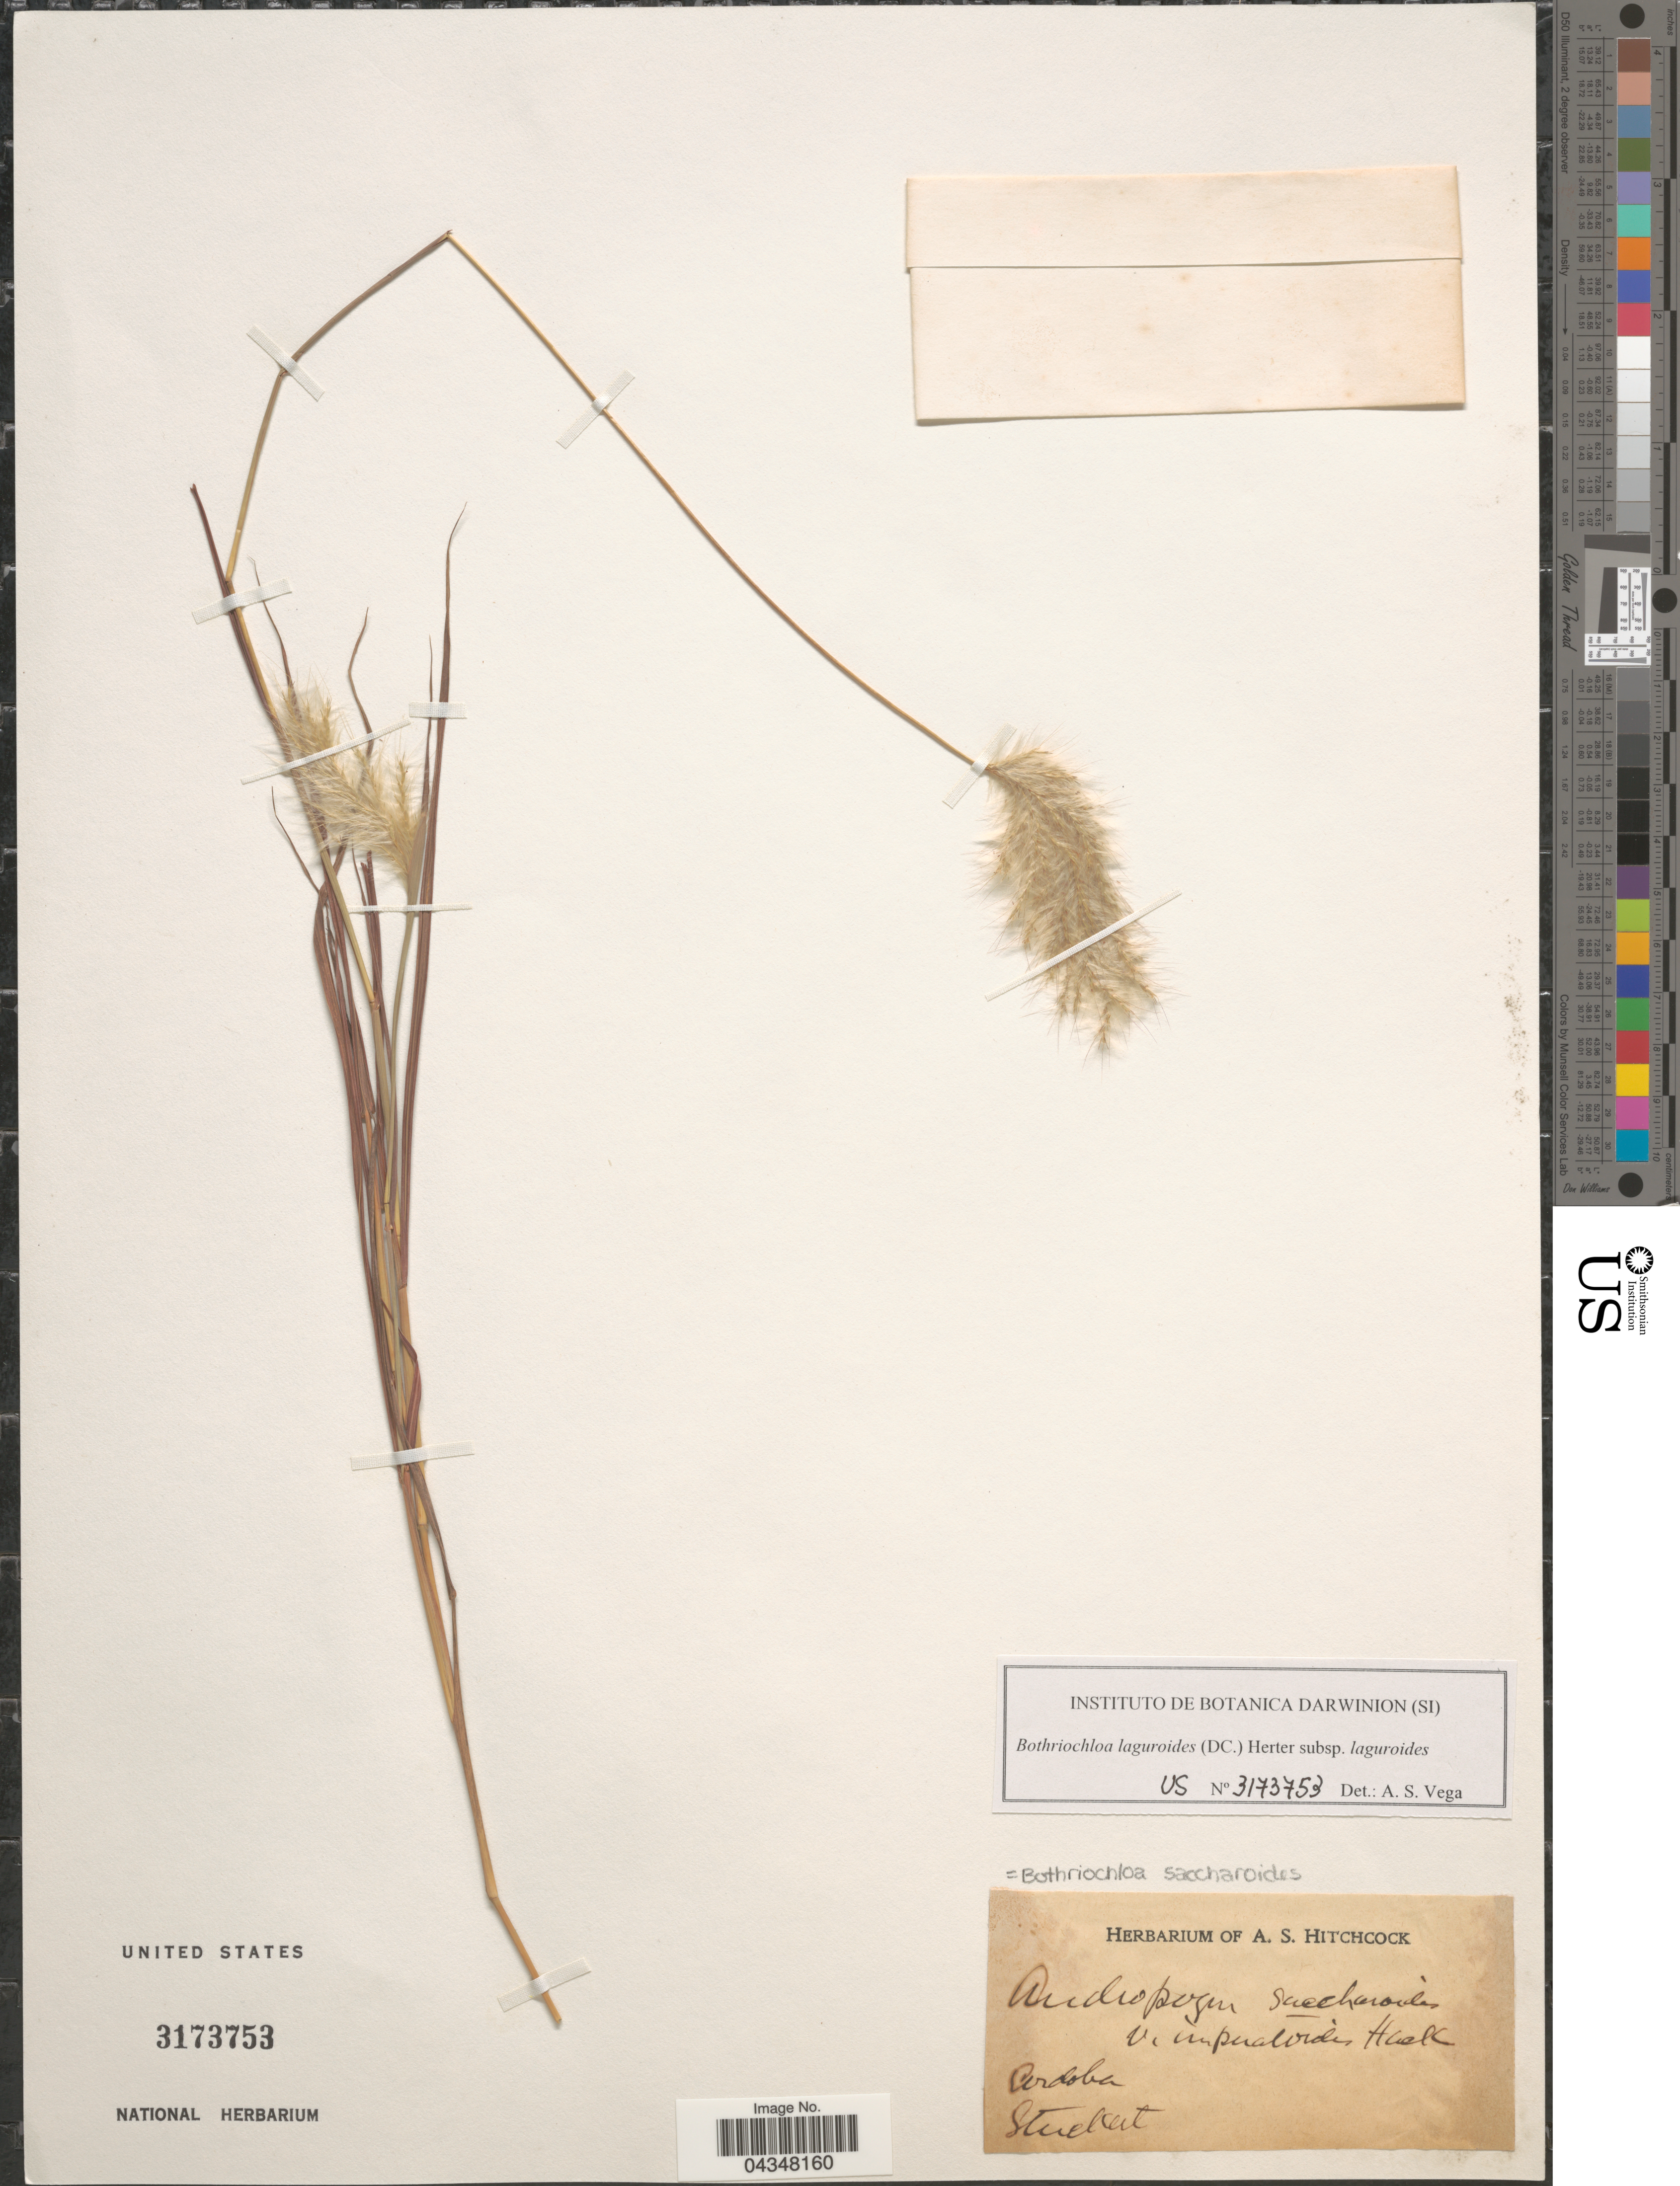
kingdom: Plantae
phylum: Tracheophyta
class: Liliopsida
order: Poales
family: Poaceae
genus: Bothriochloa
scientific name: Bothriochloa laguroides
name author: (DC.) Herter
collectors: Stuckert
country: Argentina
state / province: Cordoba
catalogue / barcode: US 3173753